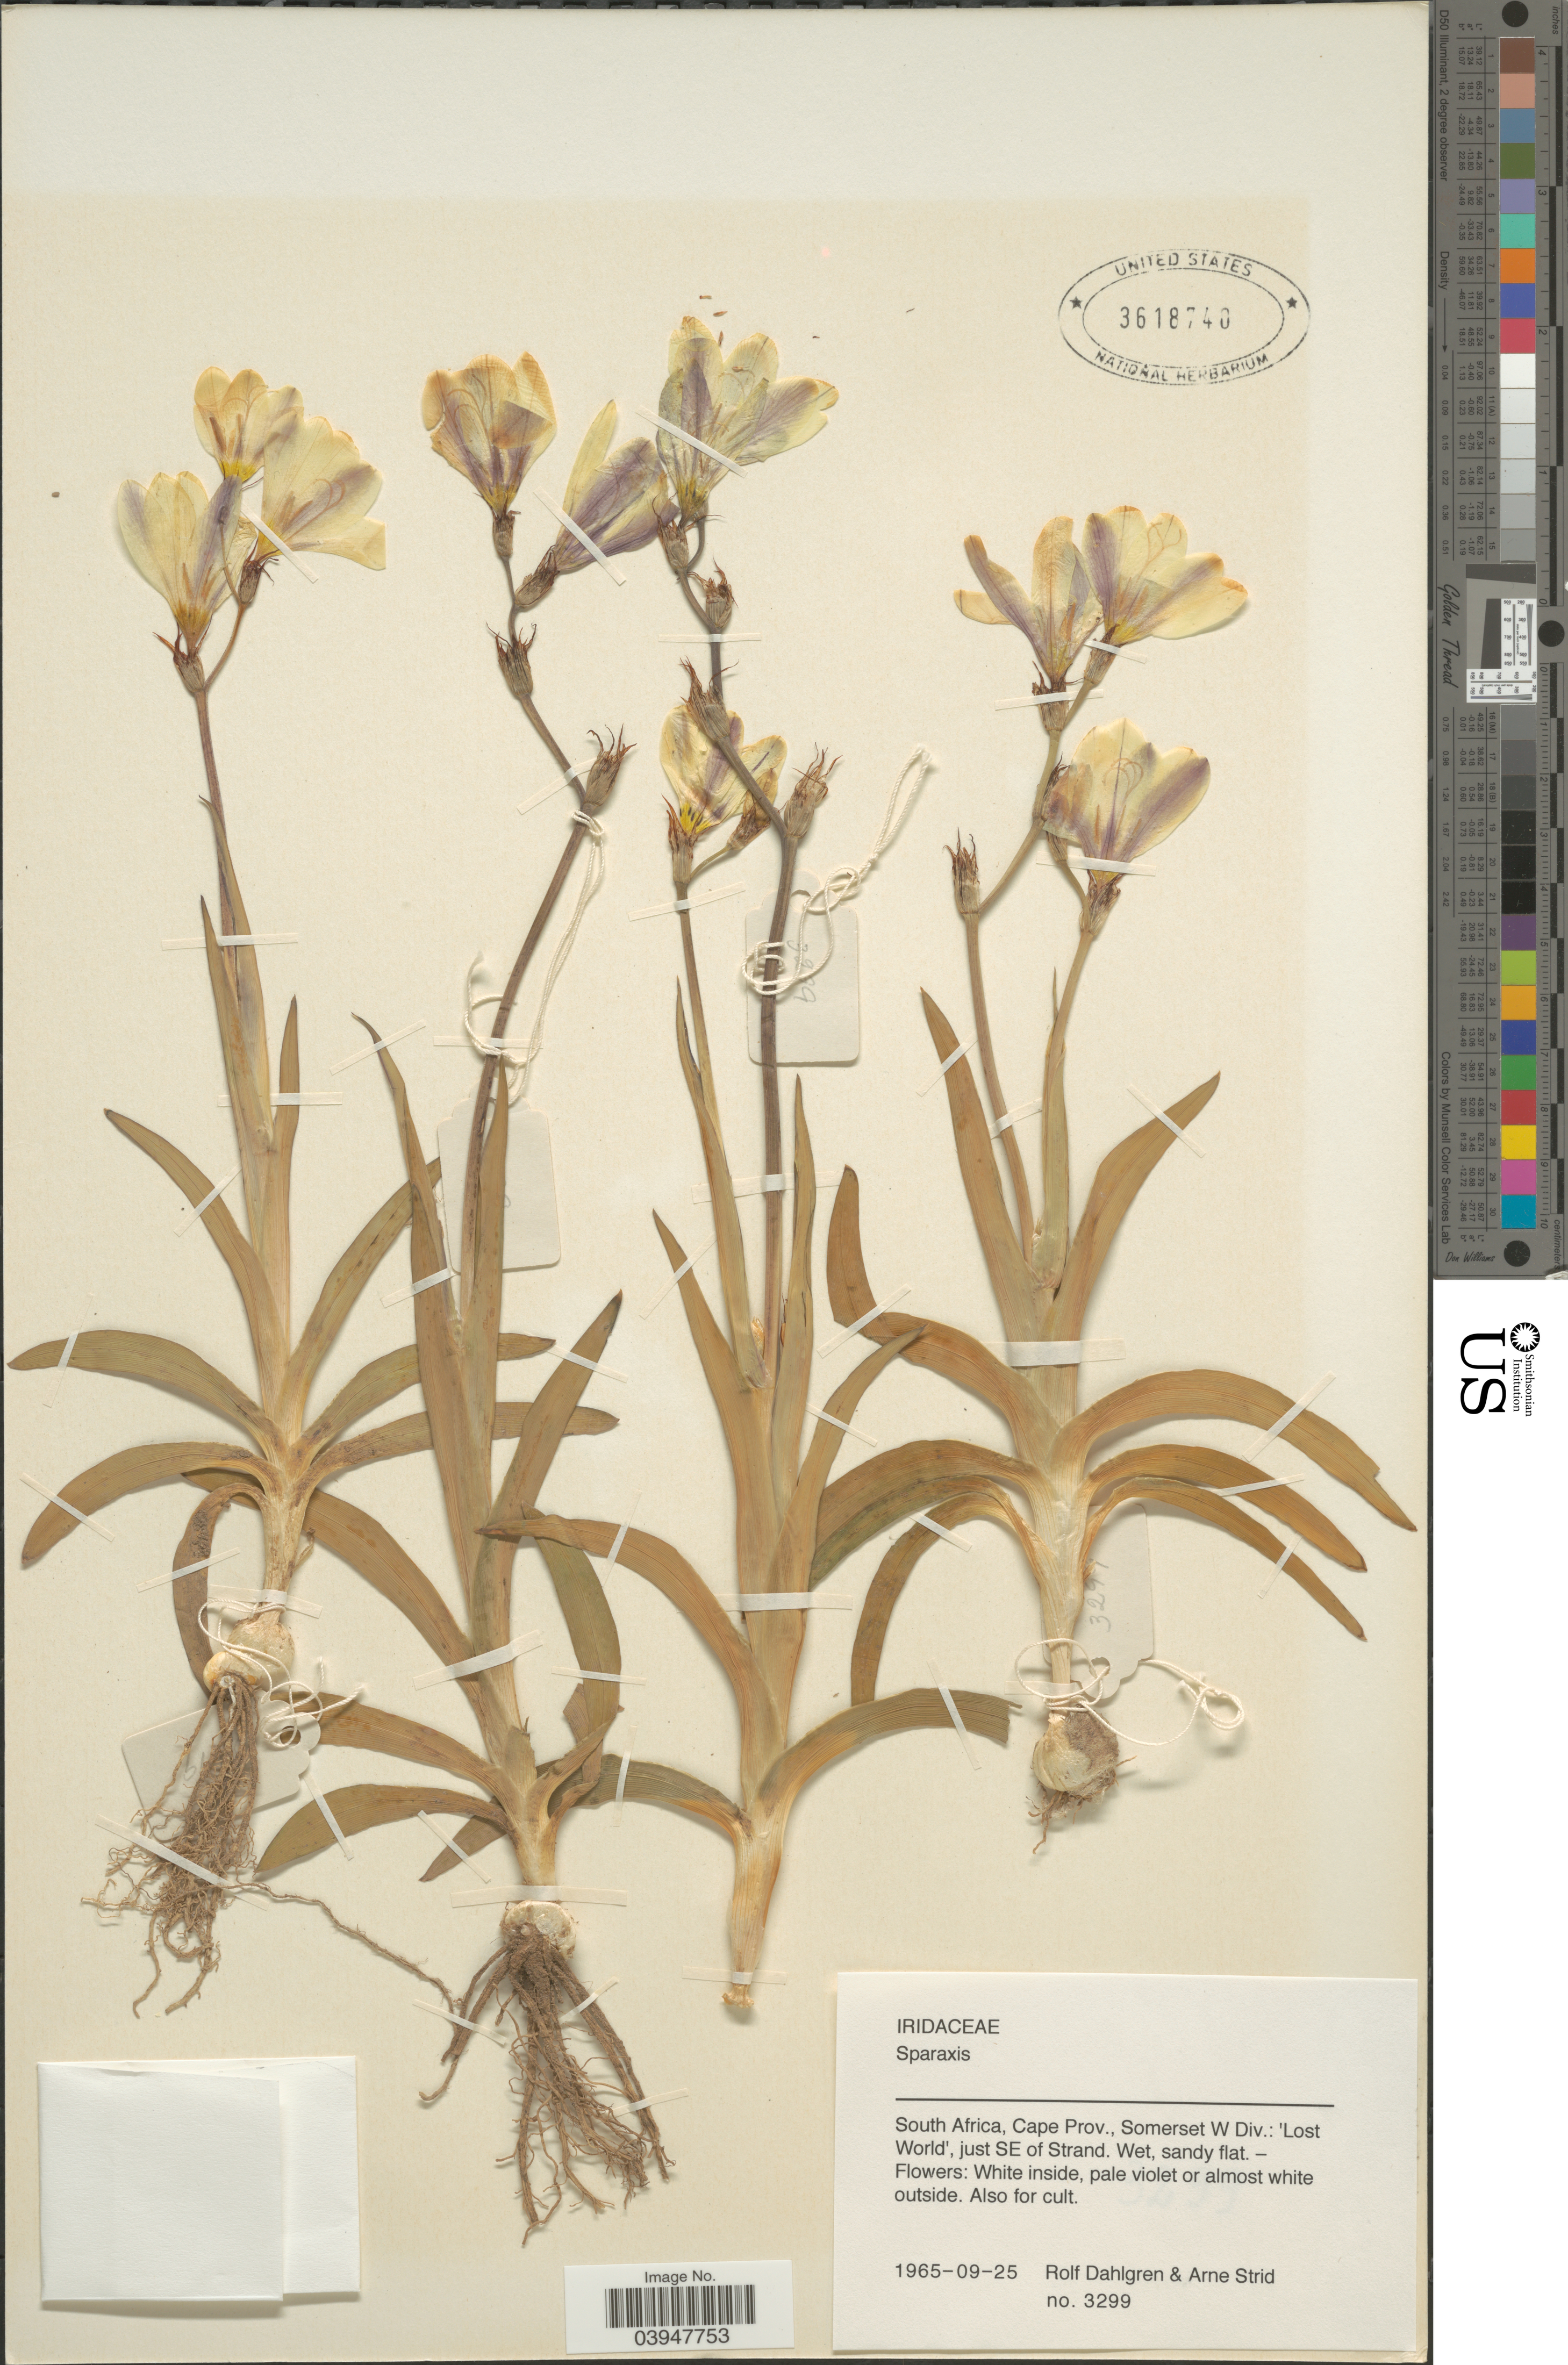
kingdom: Plantae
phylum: Tracheophyta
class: Liliopsida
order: Asparagales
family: Iridaceae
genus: Sparaxis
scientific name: Sparaxis sp.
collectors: R. Dahlgren & A. Strid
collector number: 3299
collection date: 1965-09-25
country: South Africa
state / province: Western Cape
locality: Somerset W Div.: 'Lost World', just SE of Strand.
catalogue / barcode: US 3618740